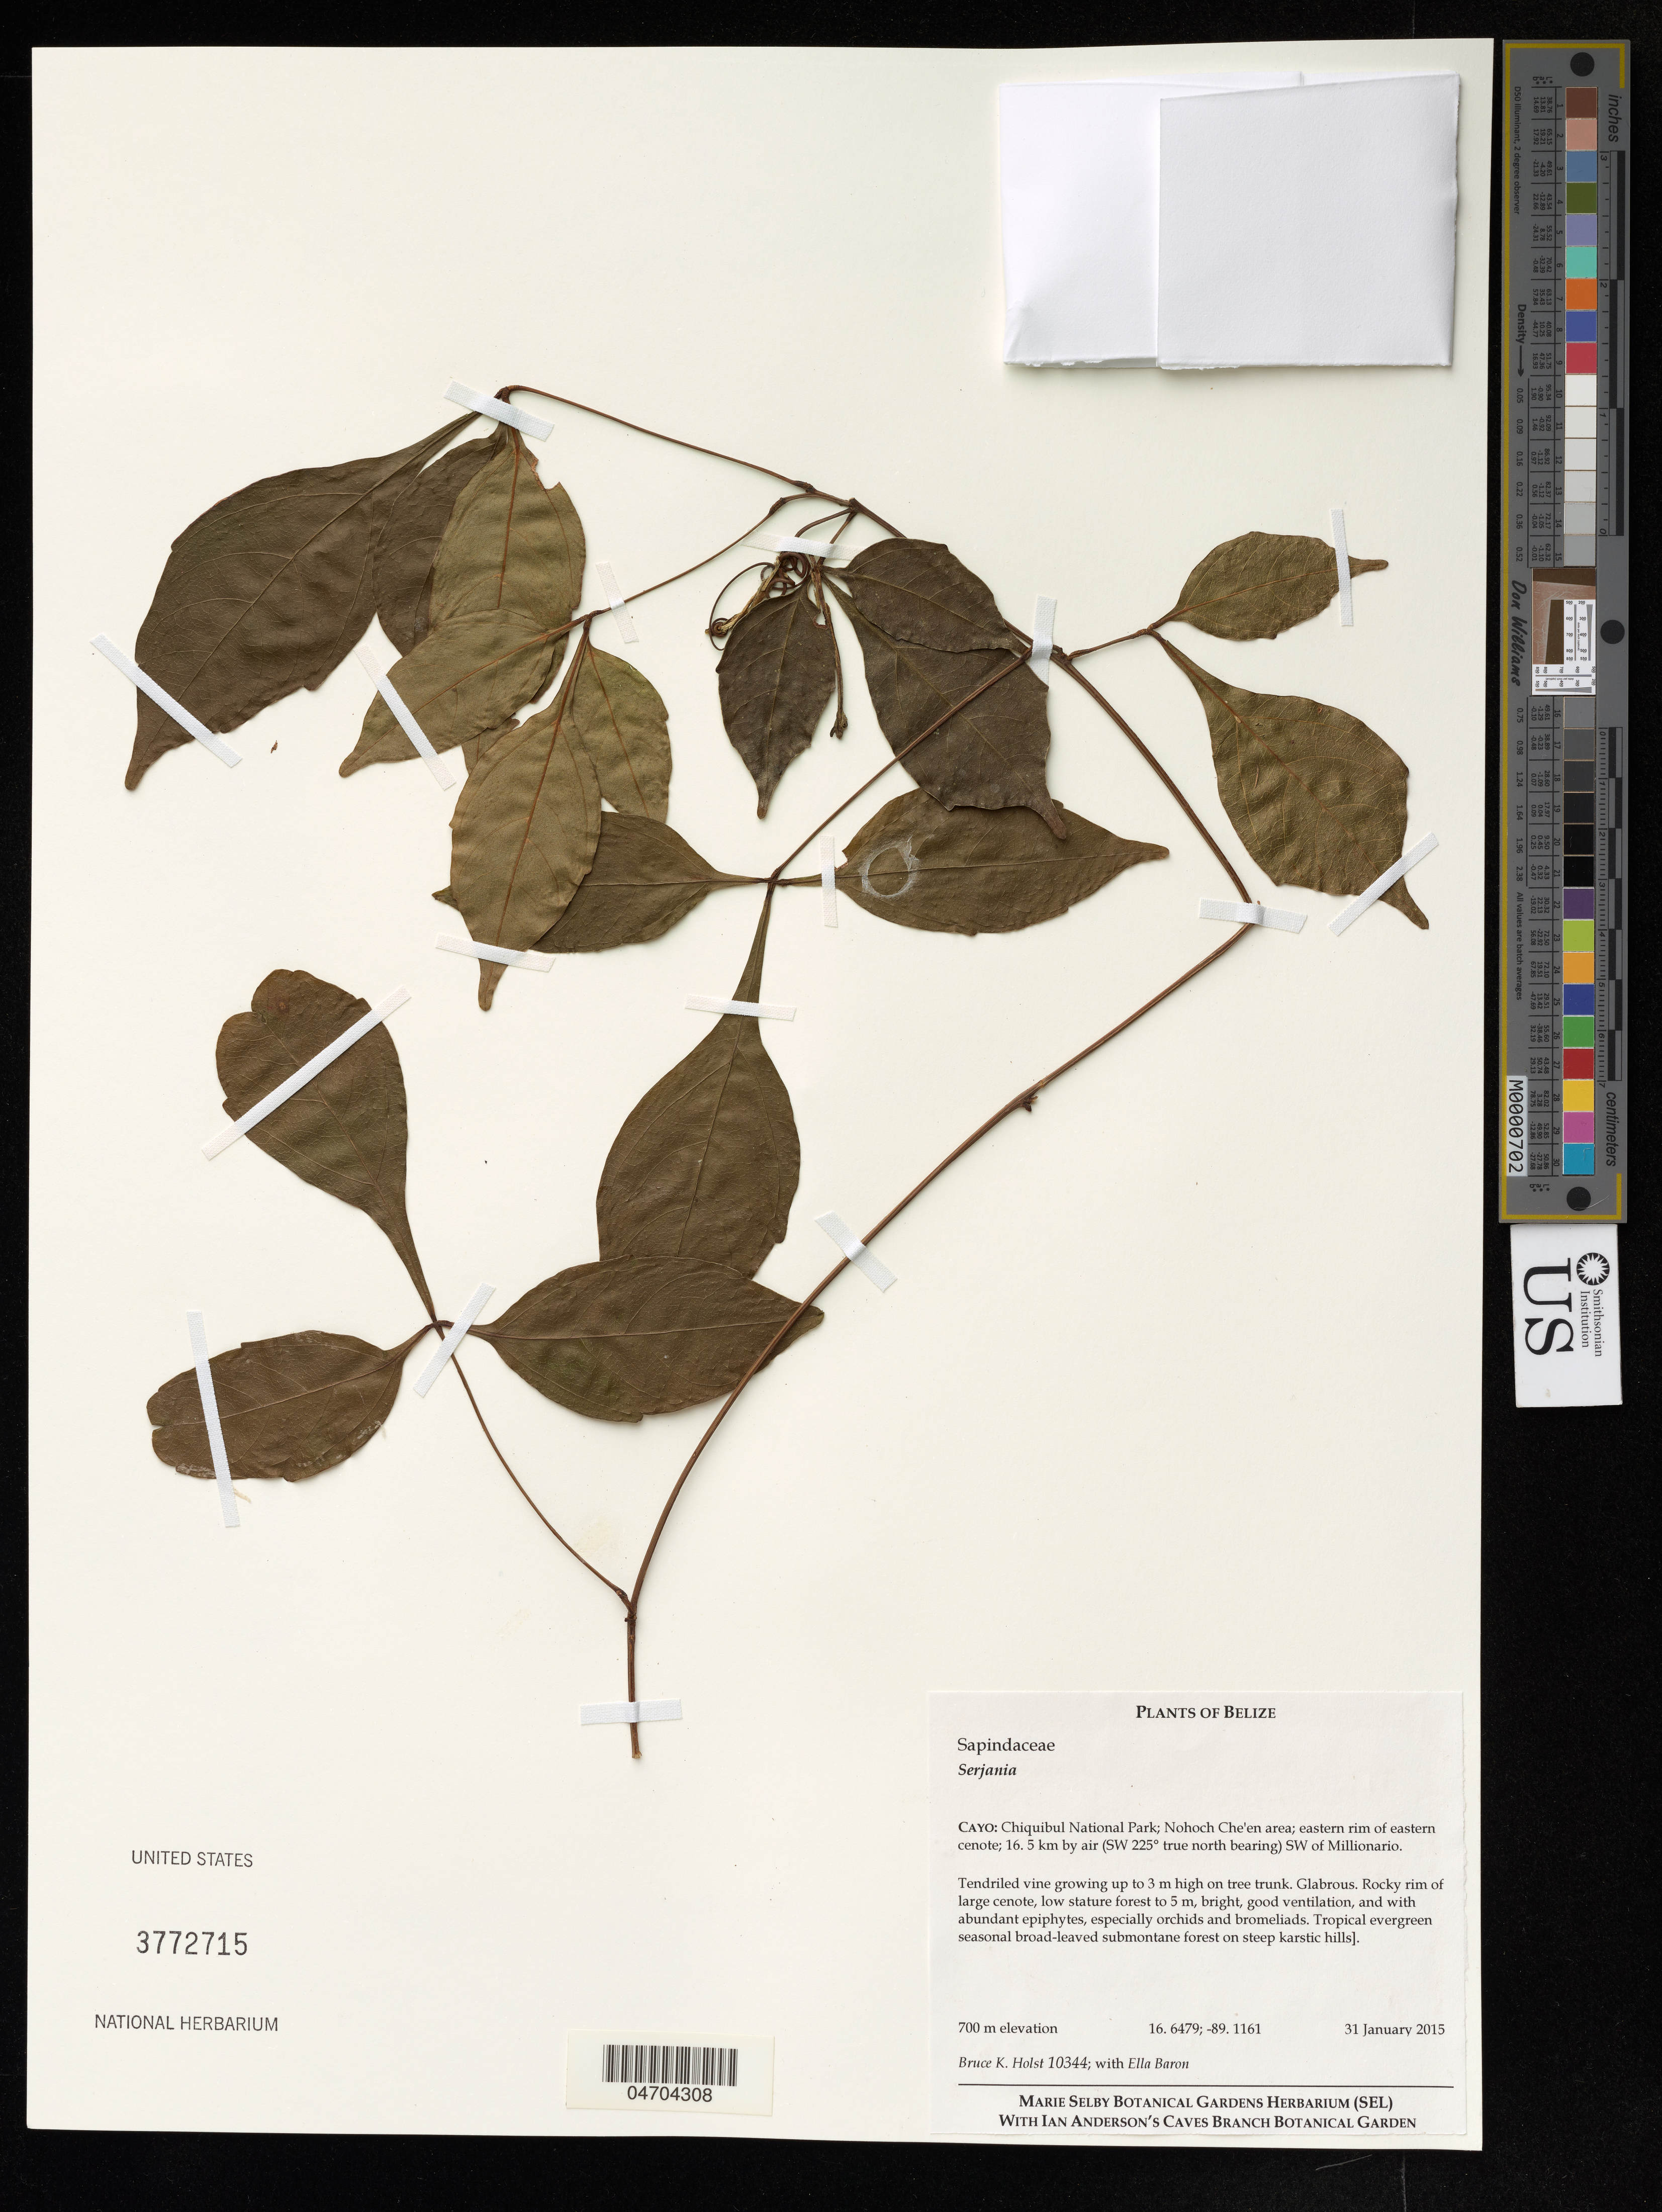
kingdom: Plantae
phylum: Tracheophyta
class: Magnoliopsida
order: Sapindales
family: Sapindaceae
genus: Serjania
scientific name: Serjania yucatanensis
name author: Standl.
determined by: Acevedo-Rodriguez, P., (US), Smithsonian Institution - National Museum of Natural History (UNITED STATES)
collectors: B. Holst & E. Baron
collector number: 10344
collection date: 2015-01-31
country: Belize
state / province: Cayo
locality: Chiquibul National Park; Nohoch Che'en area; eastern rim of eastern cenote; 16.5 km by air SW of Millionario.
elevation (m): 700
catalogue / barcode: US 3772715